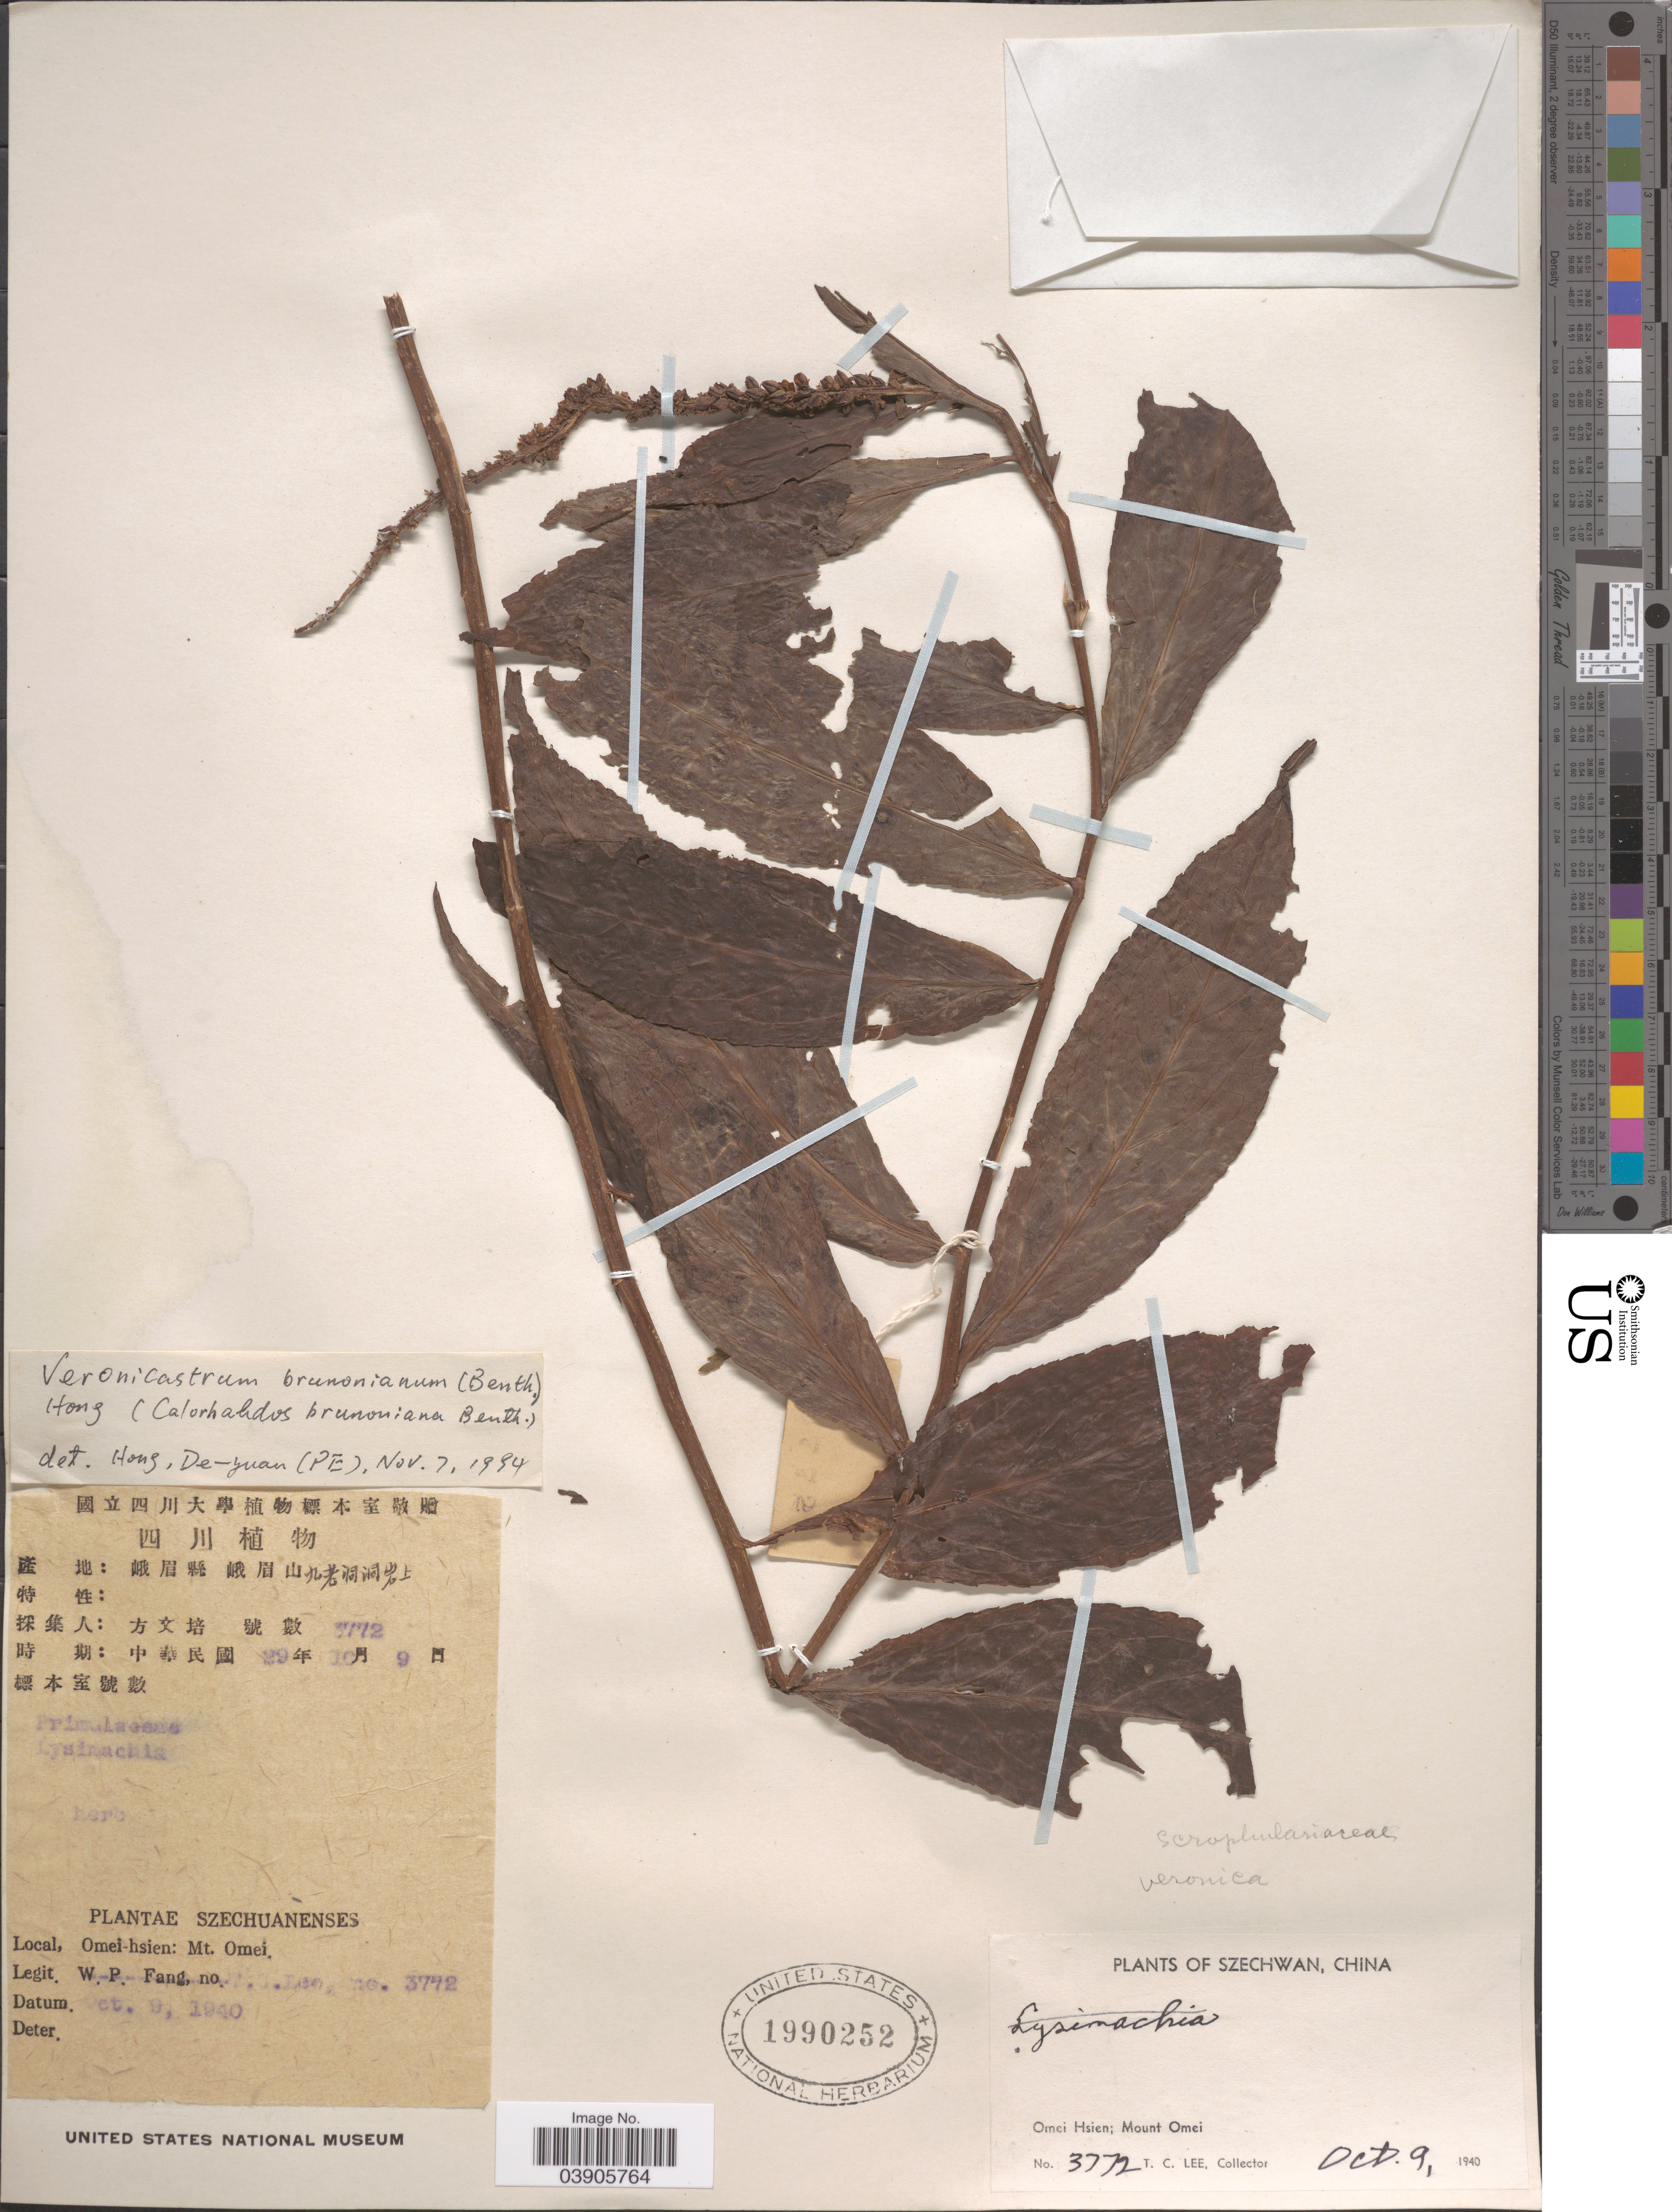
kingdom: Plantae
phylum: Tracheophyta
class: Magnoliopsida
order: Lamiales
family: Plantaginaceae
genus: Veronicastrum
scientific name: Veronicastrum brunonianum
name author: (Benth.) D.Y. Hong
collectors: T. Lee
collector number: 3772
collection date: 1940-10-09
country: China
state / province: Sichuan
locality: Omei Hsien; Mount Omei.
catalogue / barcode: US 1990252